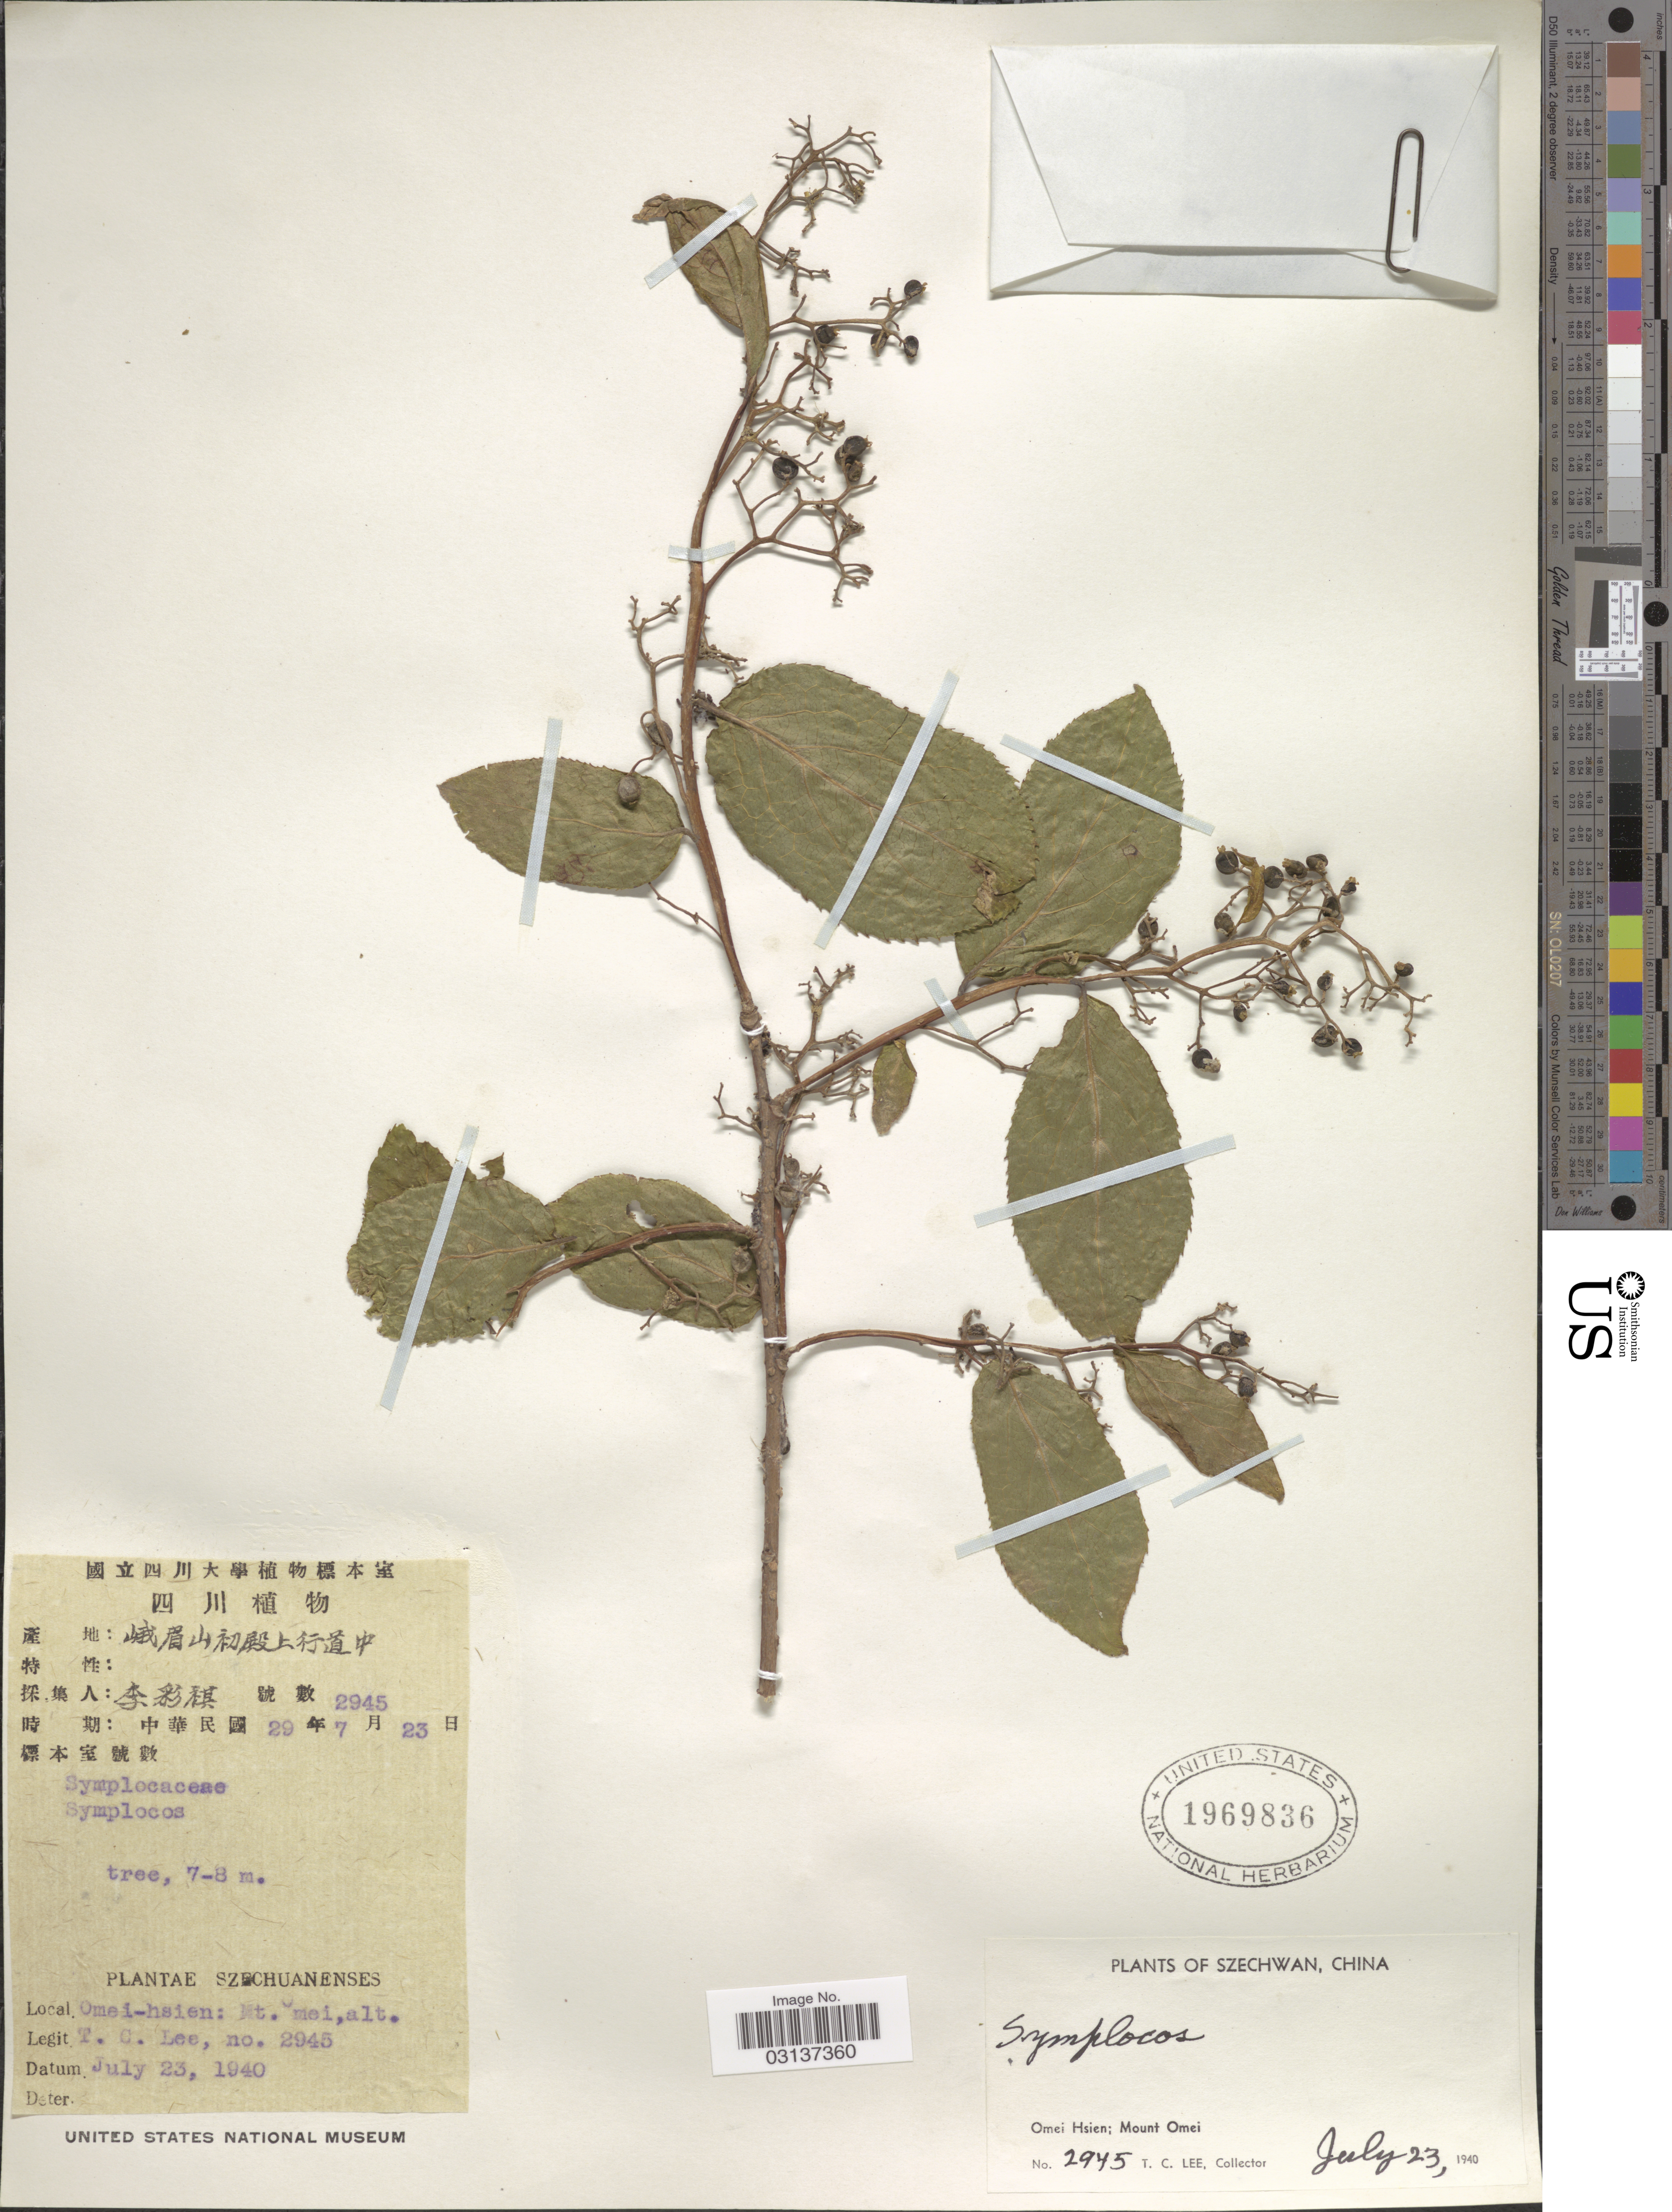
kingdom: Plantae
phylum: Tracheophyta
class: Magnoliopsida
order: Ericales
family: Symplocaceae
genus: Symplocos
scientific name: Symplocos sp.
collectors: T. Lee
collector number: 2945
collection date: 1940-07-23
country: China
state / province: Sichuan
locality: Szechwan. Omei Hsien; Mount Omei.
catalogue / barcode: US 1969836